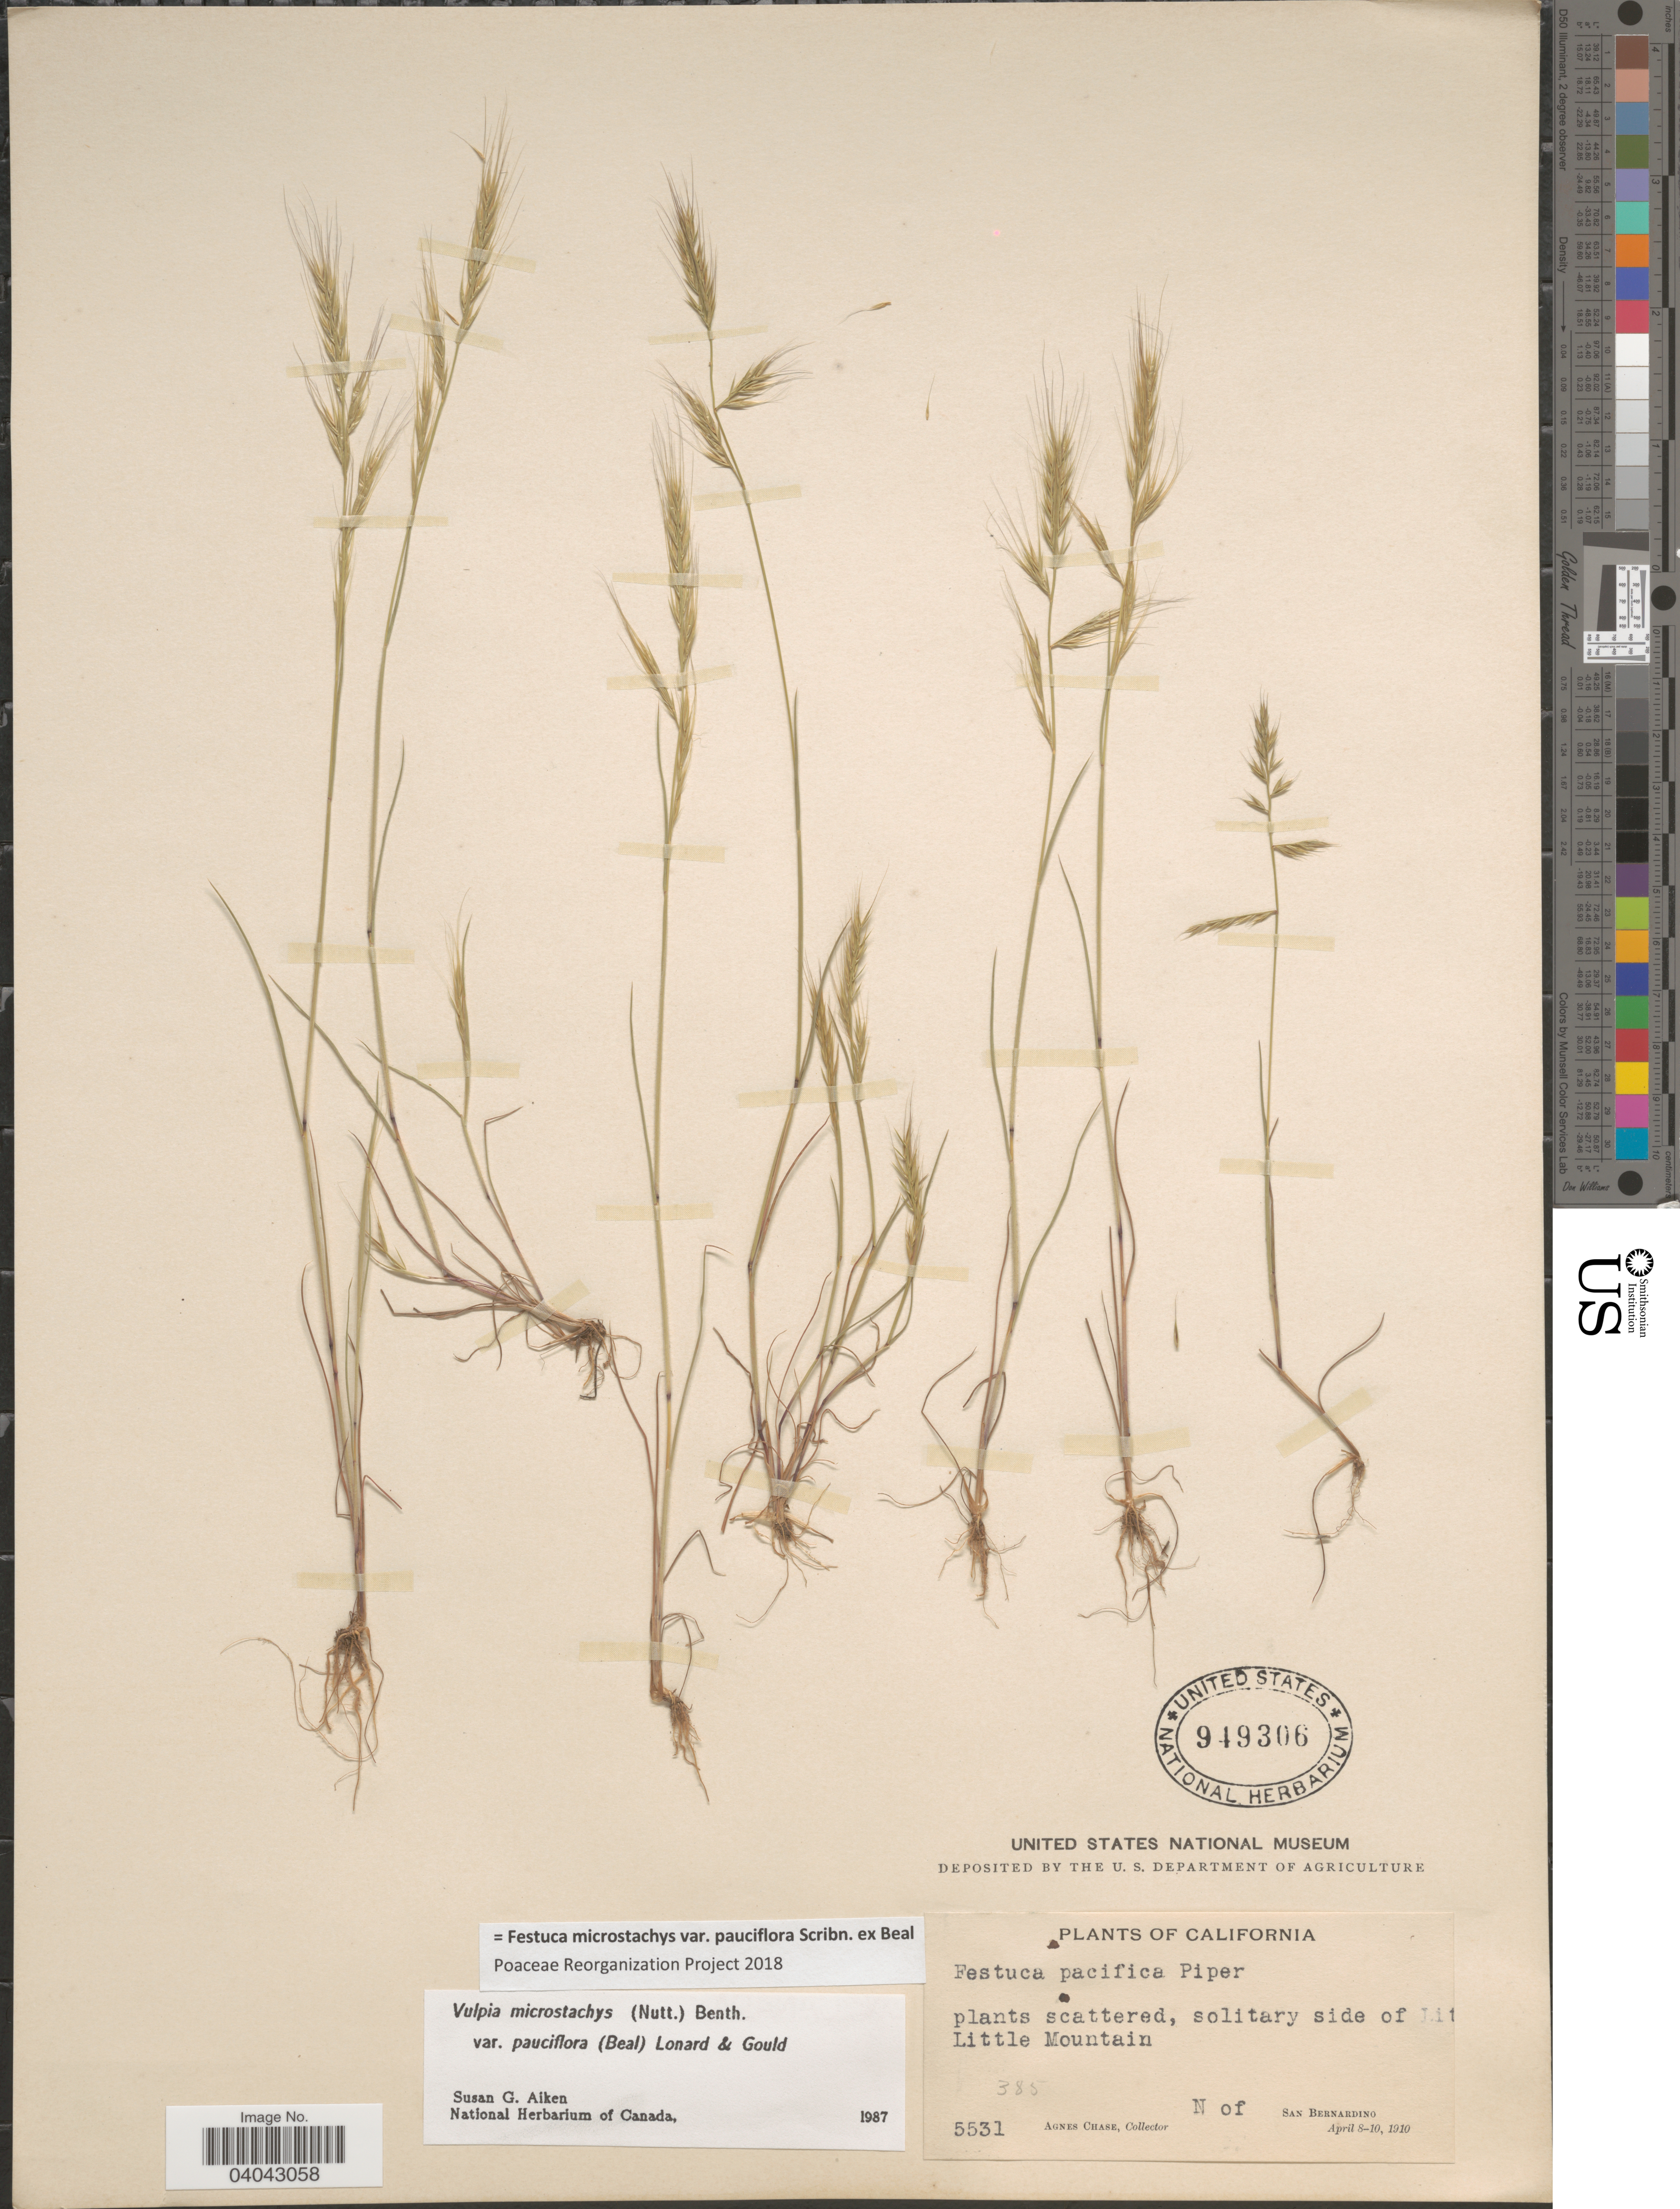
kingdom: Plantae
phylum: Tracheophyta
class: Liliopsida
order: Poales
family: Poaceae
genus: Festuca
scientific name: Festuca microstachys var. pauciflora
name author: Scribn. ex W.J. Beal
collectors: A. Chase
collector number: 5531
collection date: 1910-04-08/1910-04-10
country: United States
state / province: California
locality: Solitary side of Little Mountain. N of San Bernardino.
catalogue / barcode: US 949306